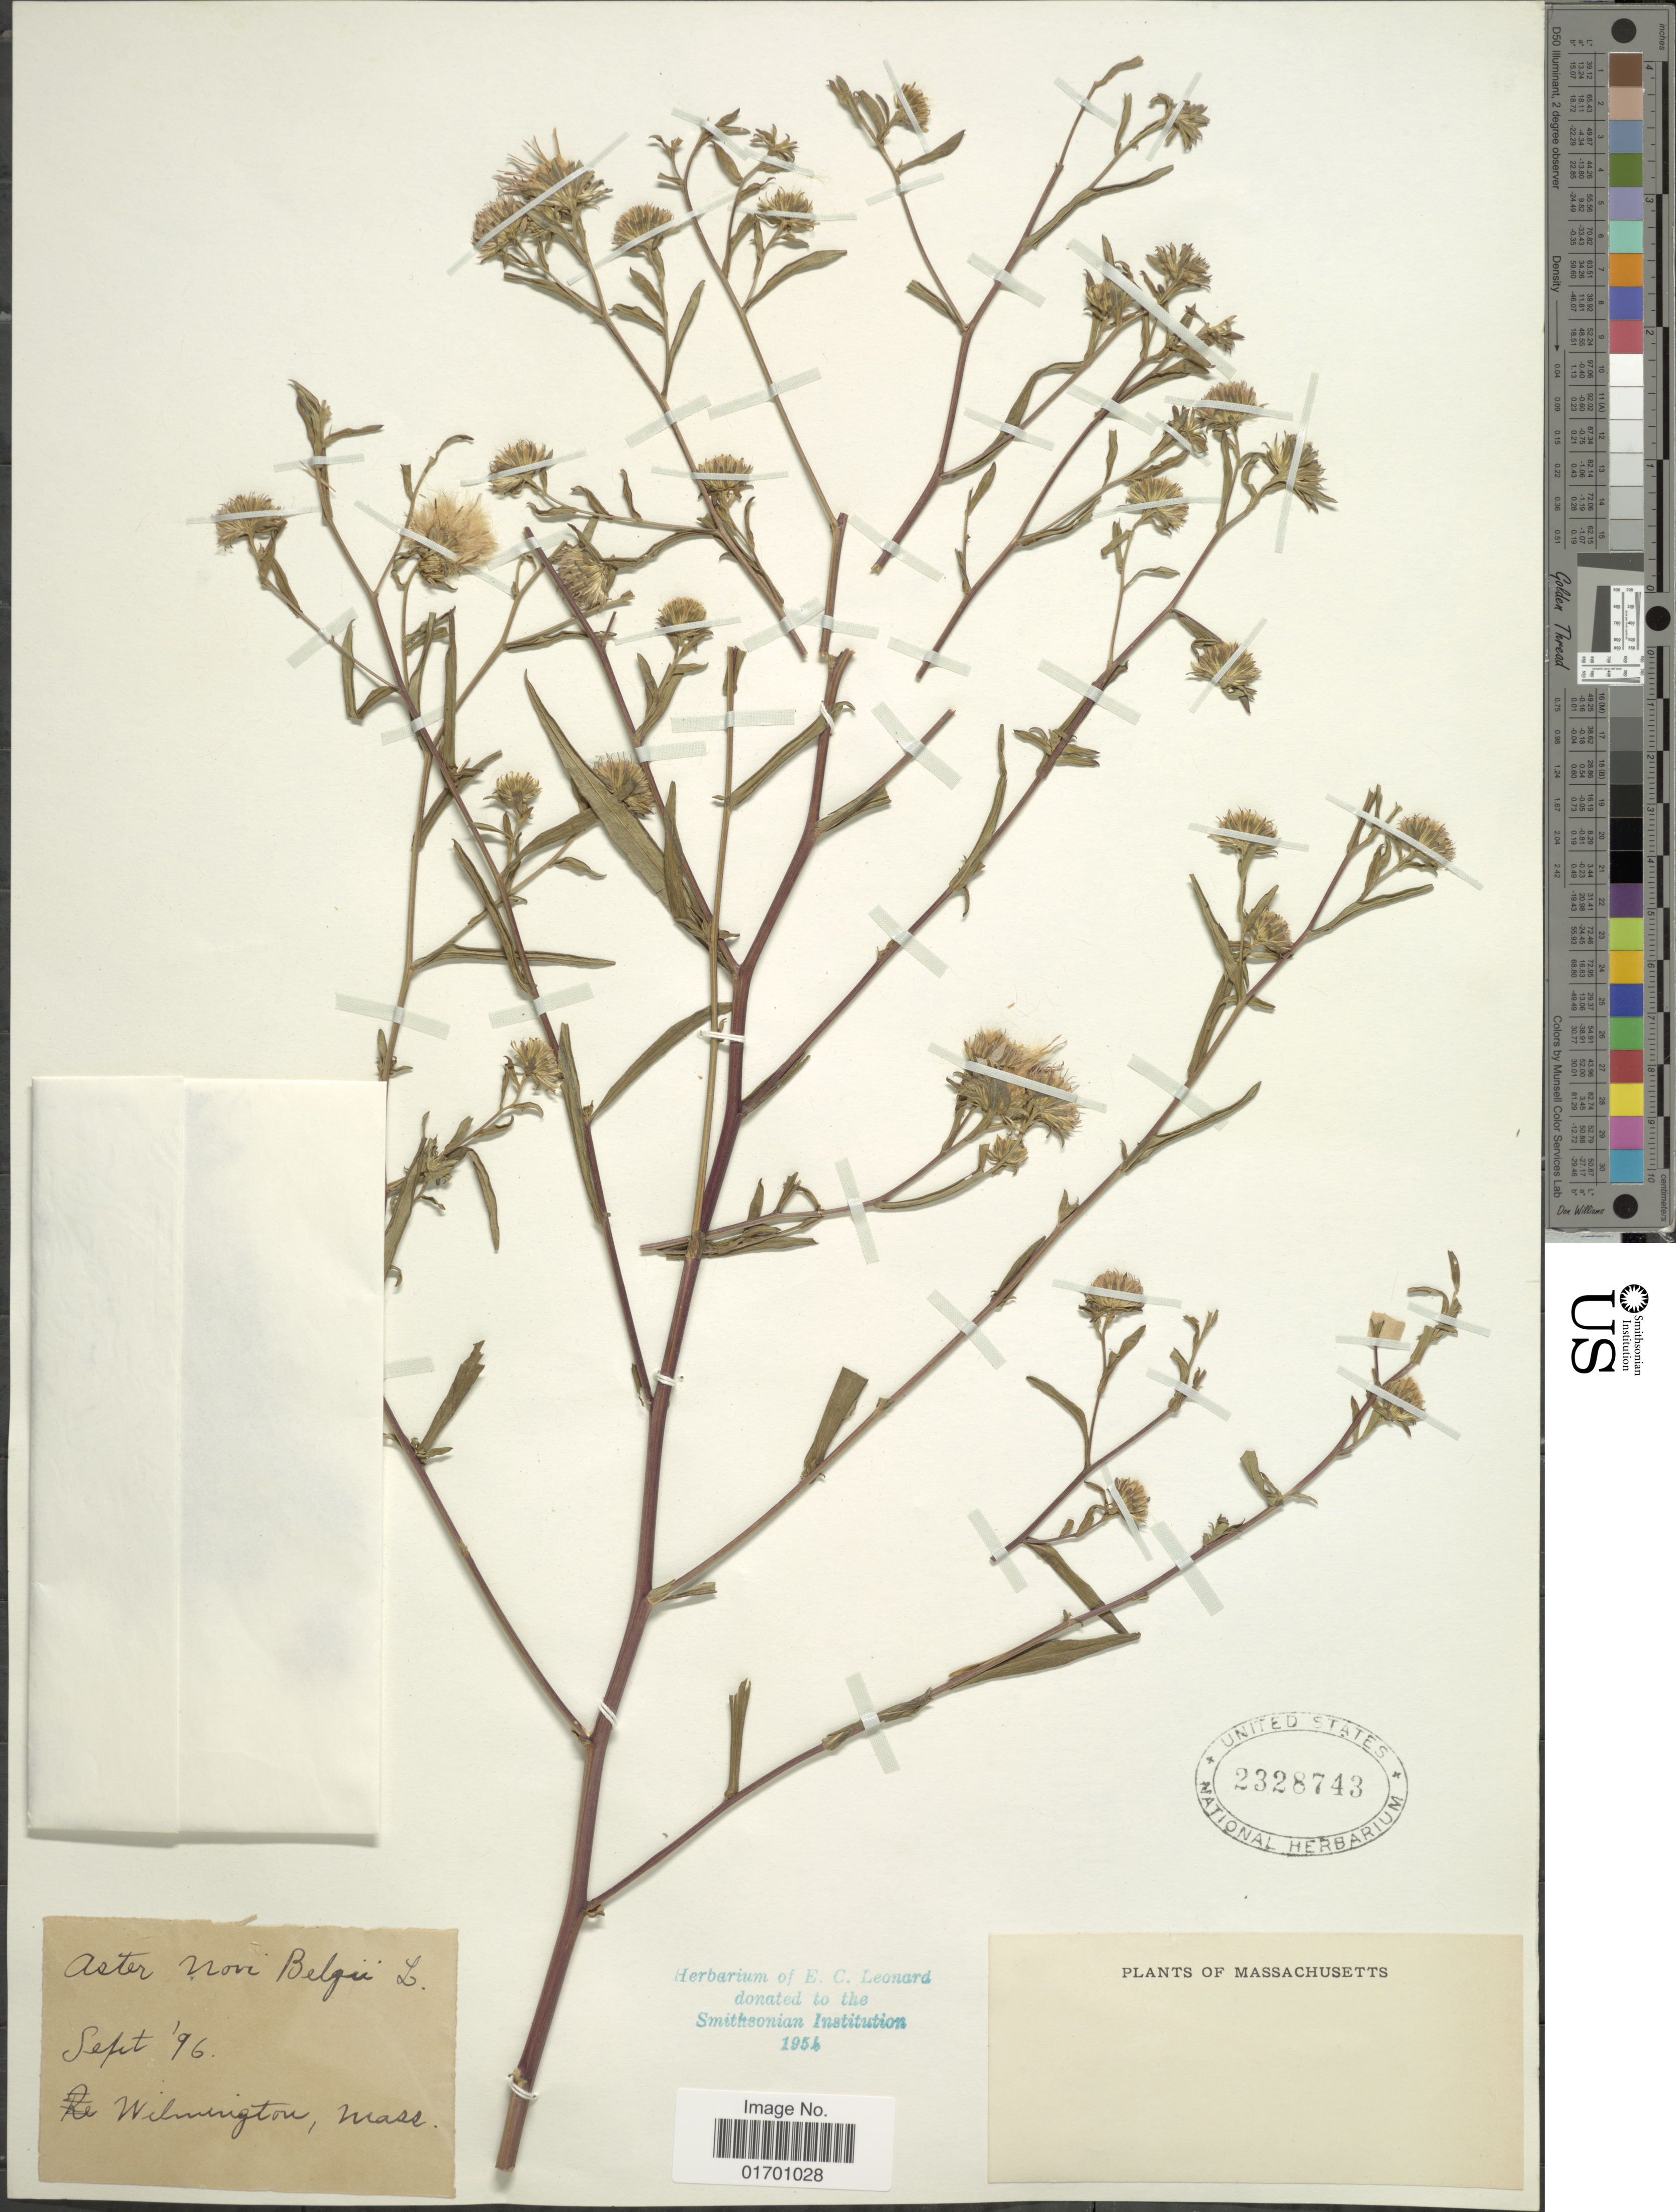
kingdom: Plantae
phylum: Tracheophyta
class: Magnoliopsida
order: Asterales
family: Asteraceae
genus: Symphyotrichum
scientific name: Symphyotrichum novi-belgii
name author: (L.) G.L. Nesom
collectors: ex herb. E.C. Leonard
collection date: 1896-09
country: United States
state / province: Massachusetts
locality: Wilmington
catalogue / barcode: US 2328743